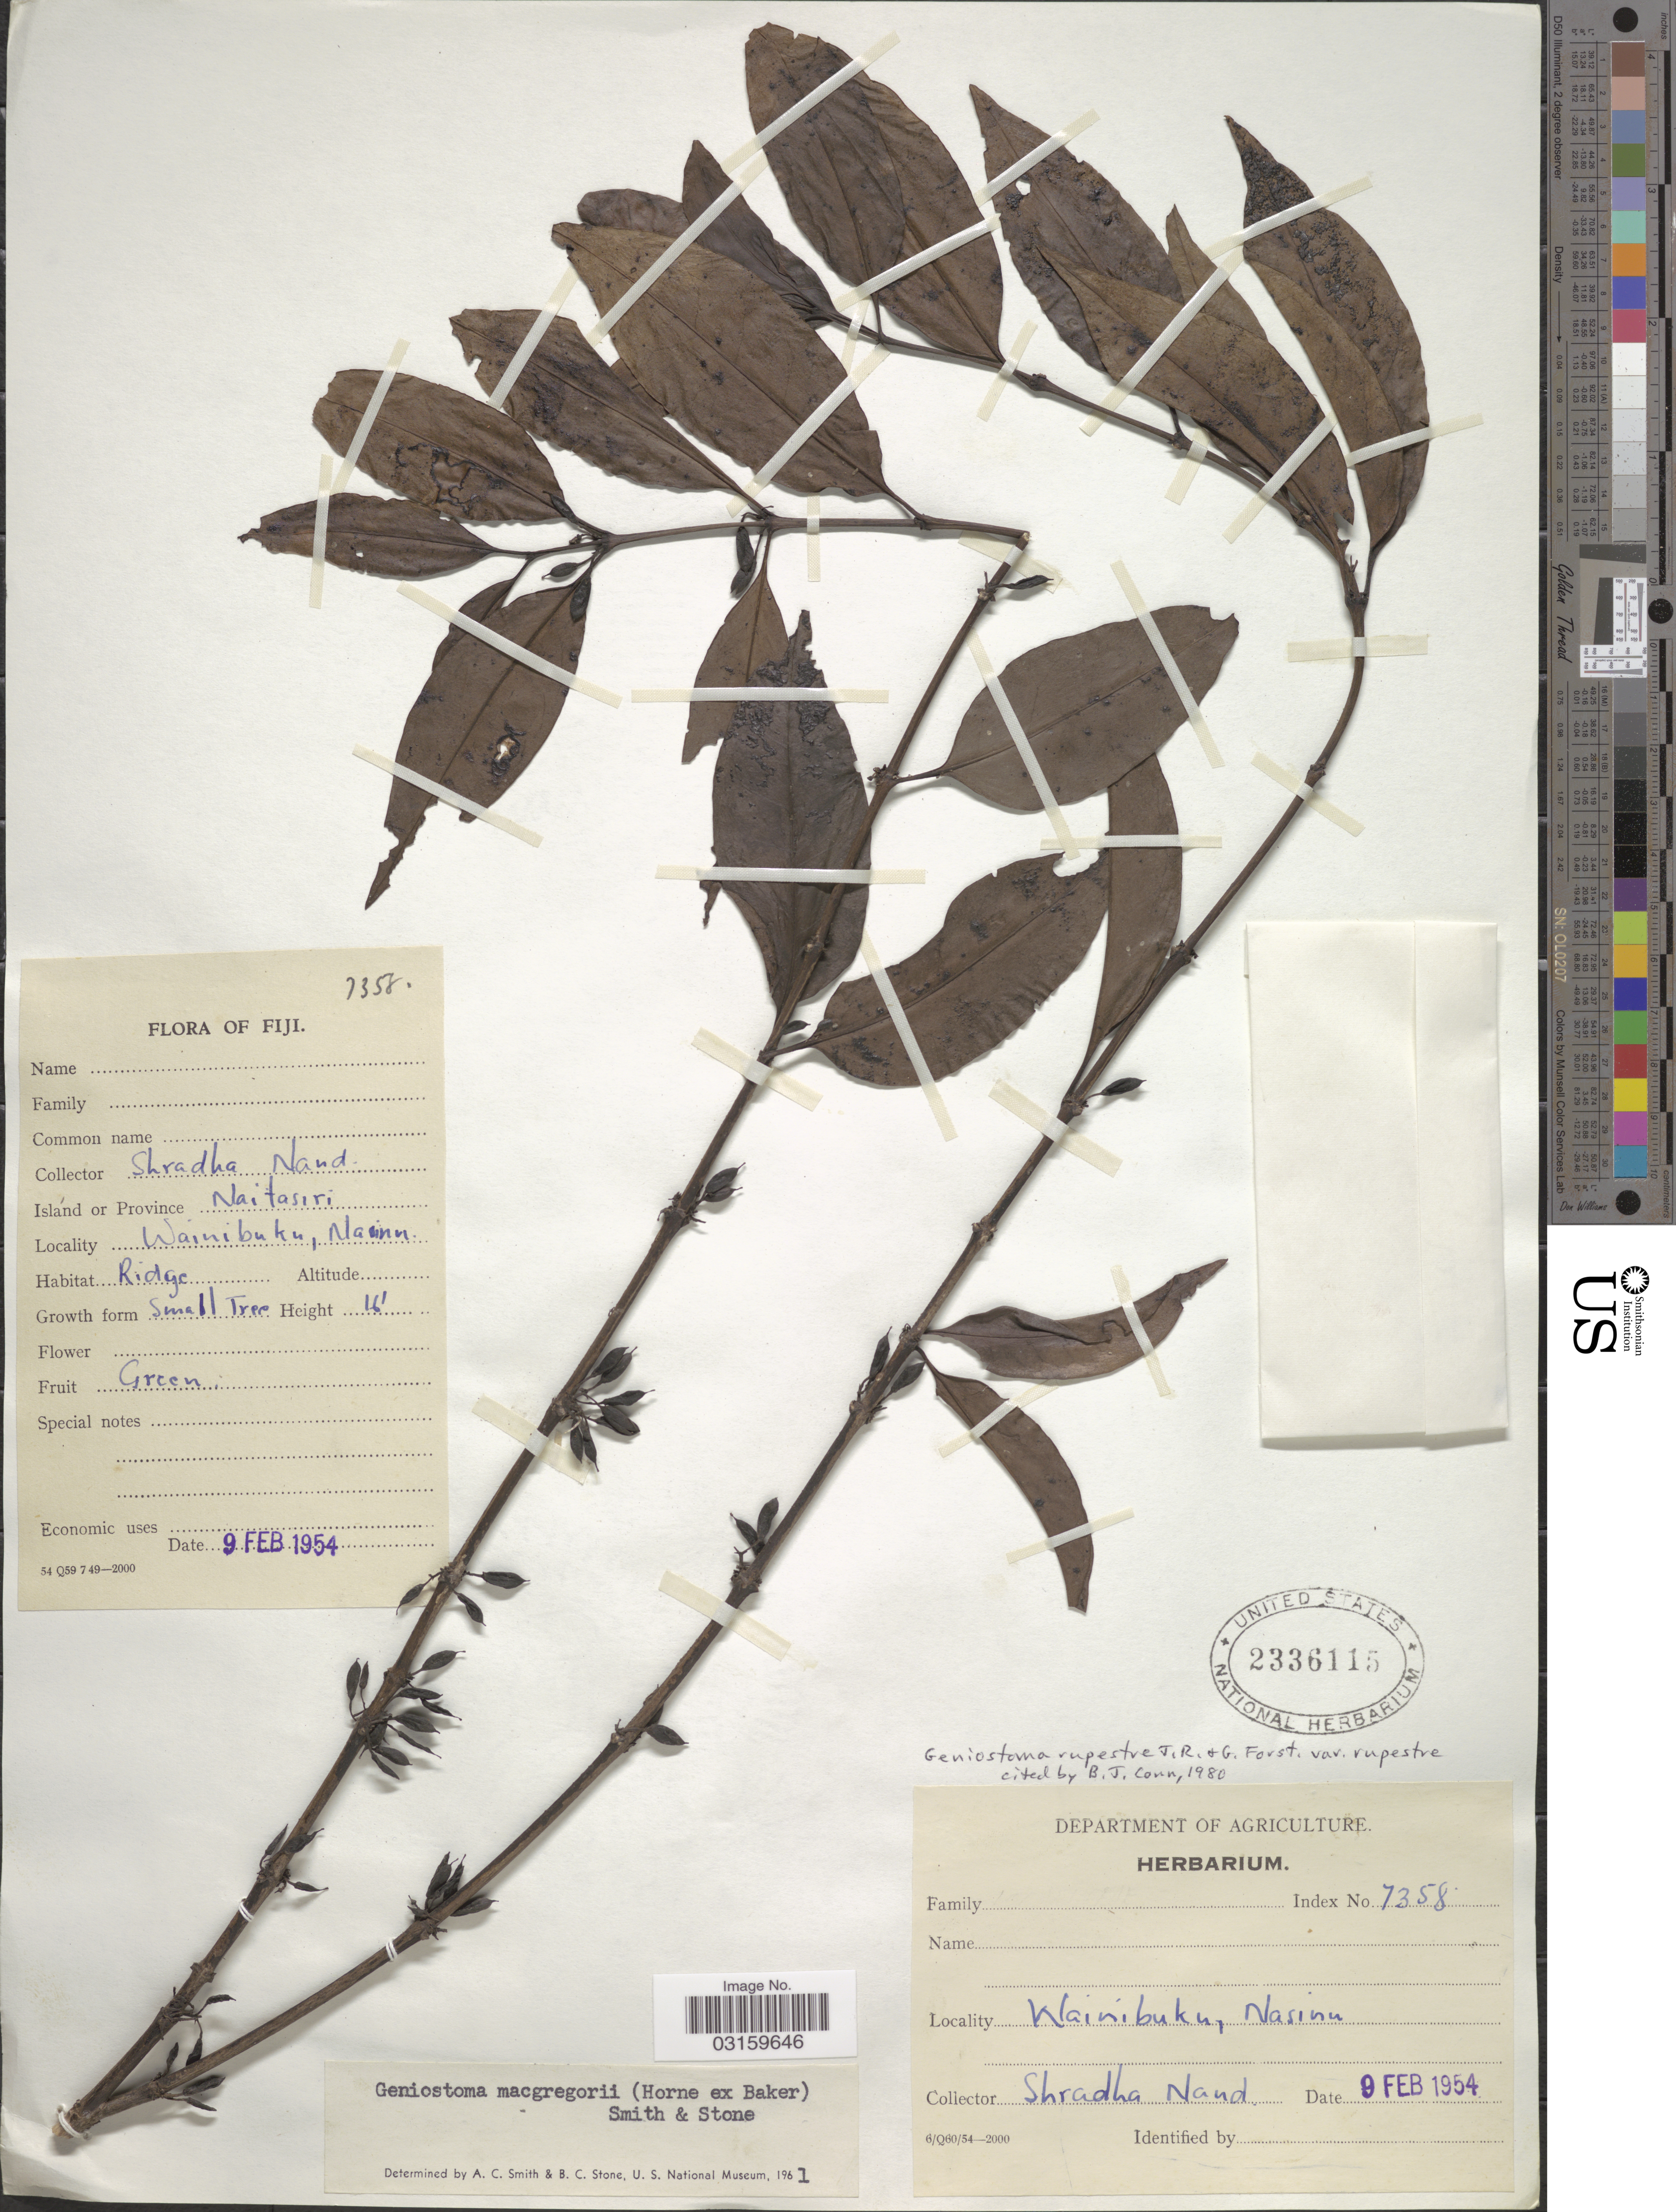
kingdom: Plantae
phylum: Tracheophyta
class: Magnoliopsida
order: Gentianales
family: Loganiaceae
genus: Geniostoma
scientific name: Geniostoma rupestre var. rupestre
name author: J.R. Forst. & G. Forst.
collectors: S. Naud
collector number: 7358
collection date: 1954-02-09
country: Fiji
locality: Wainibuku, Nasinu.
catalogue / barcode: US 2336115